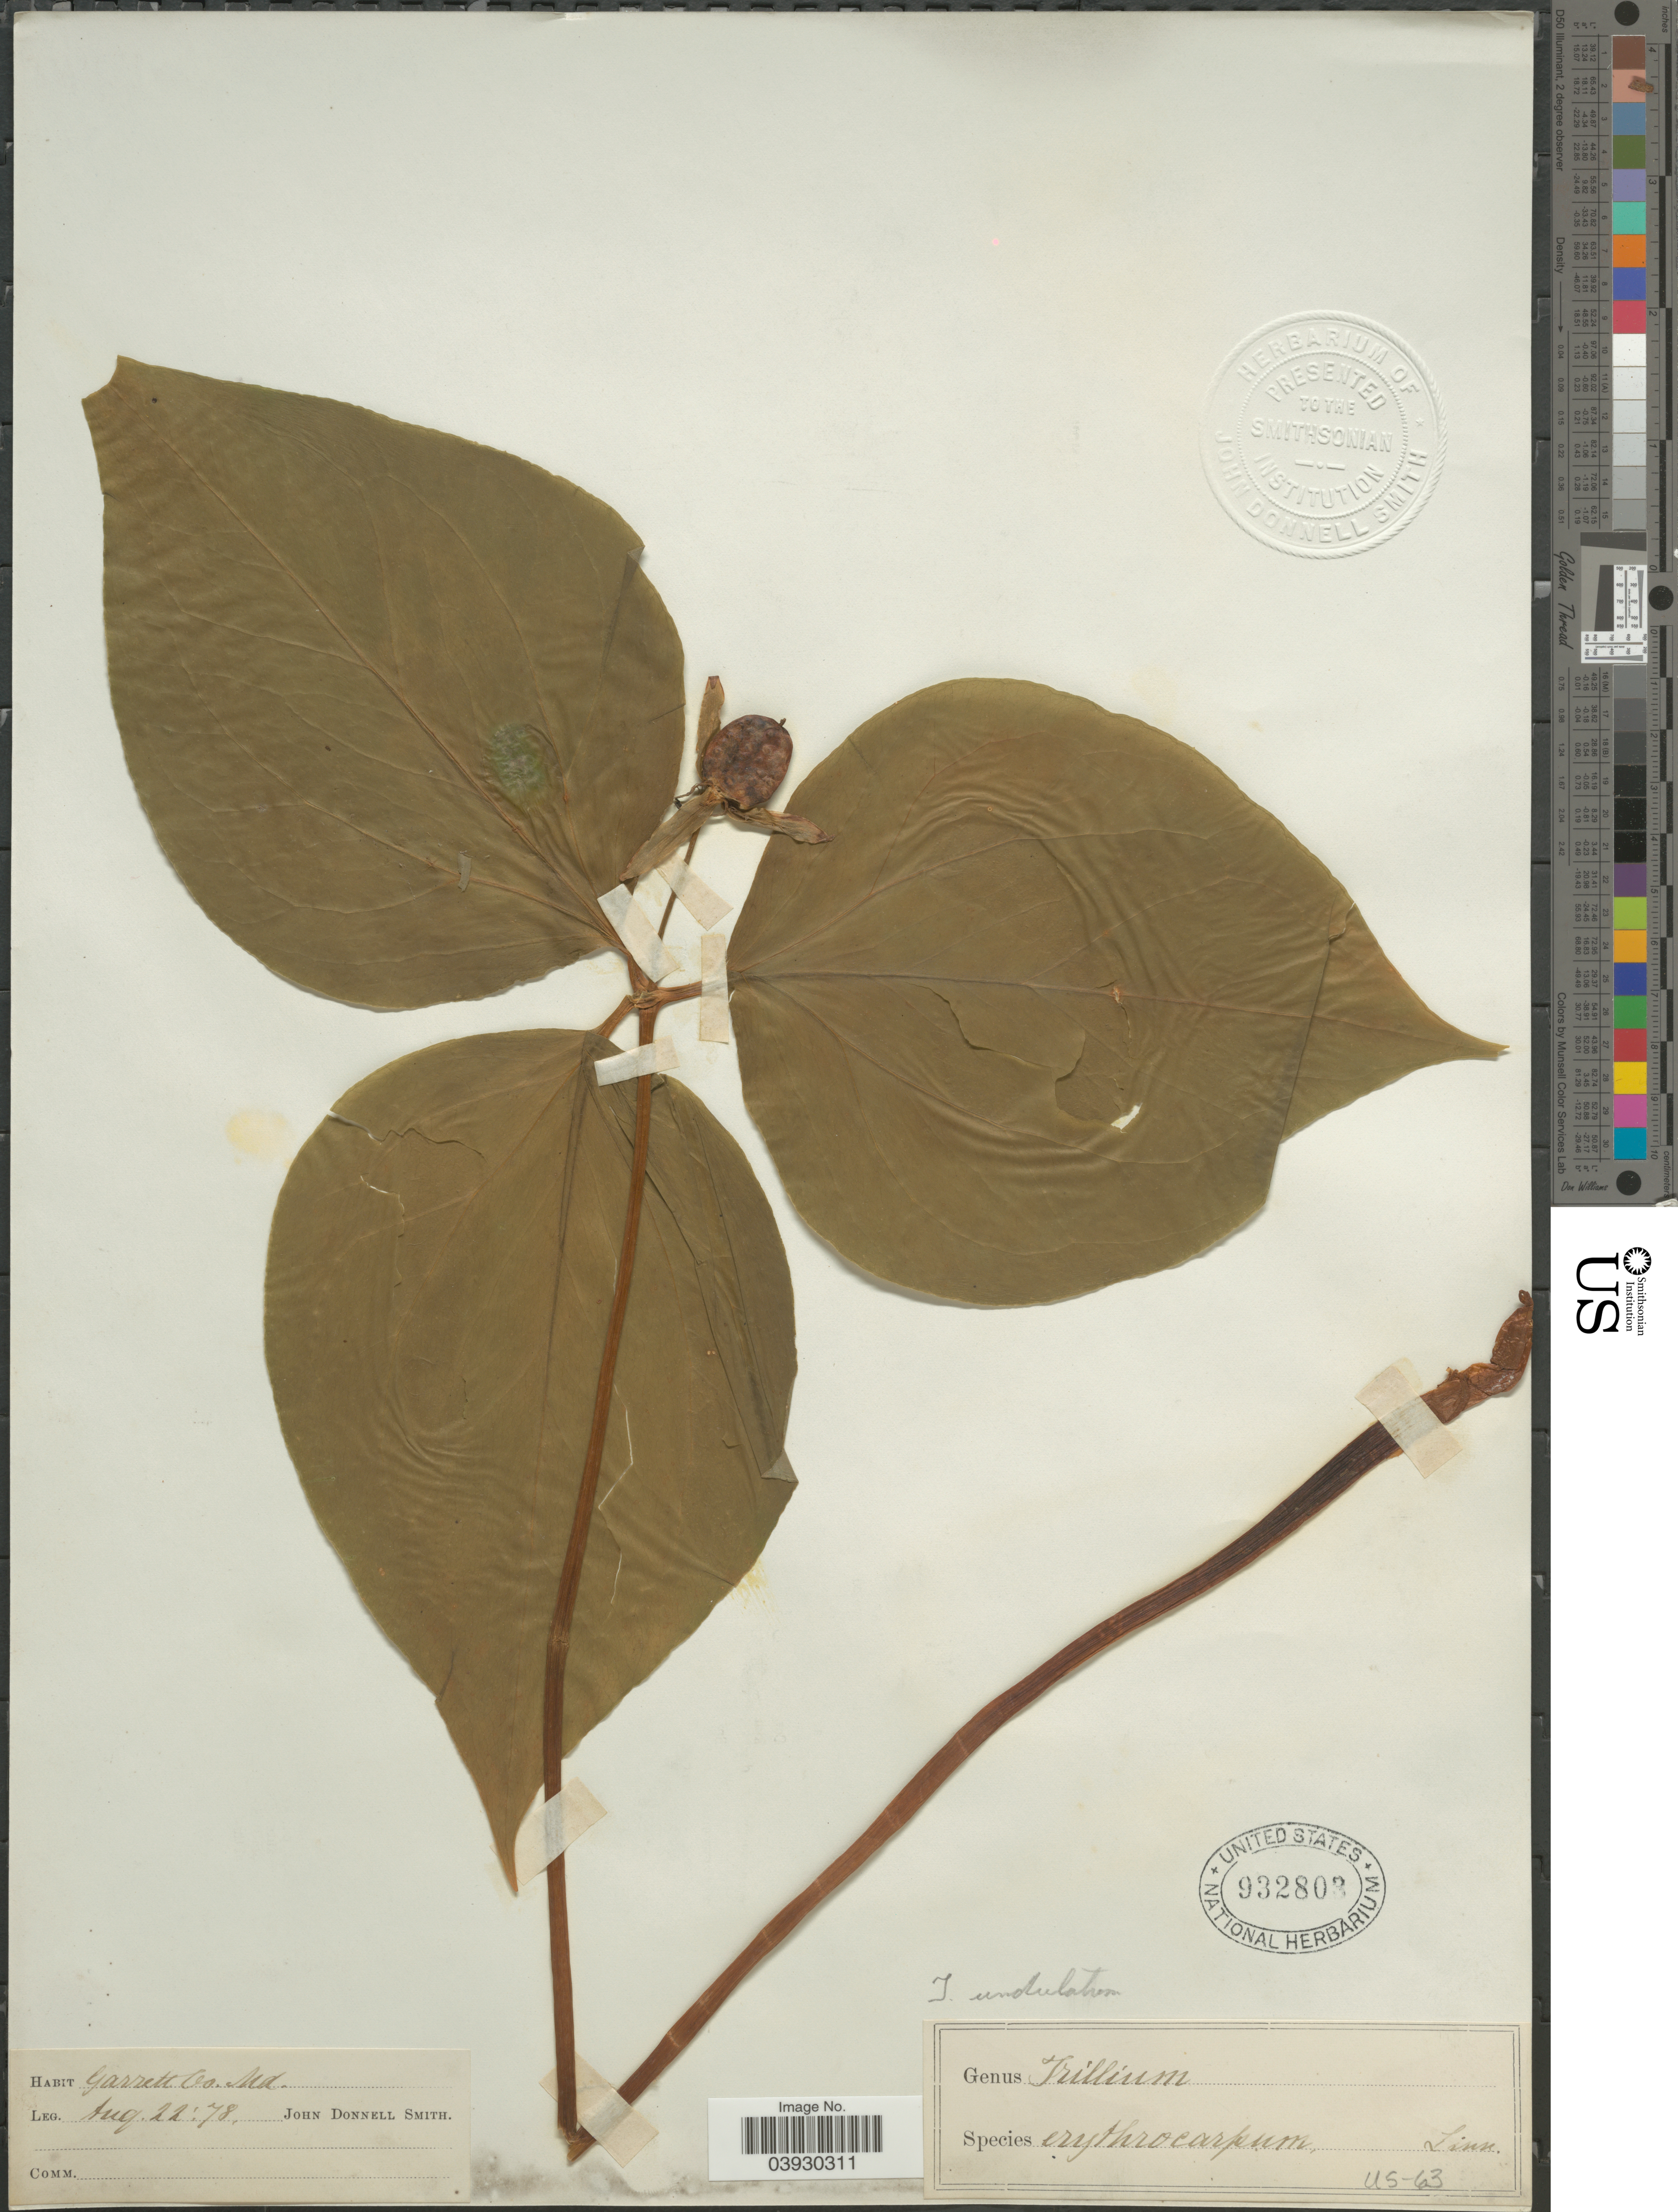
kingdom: Plantae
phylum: Tracheophyta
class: Liliopsida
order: Liliales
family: Melanthiaceae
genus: Trillium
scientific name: Trillium undulatum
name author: Willd.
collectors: J. Donnell Smith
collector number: US-63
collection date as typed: Transcribed d/m/y: 22/8/78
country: United States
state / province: Maryland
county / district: Garrett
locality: Garrett Co.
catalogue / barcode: US 932803